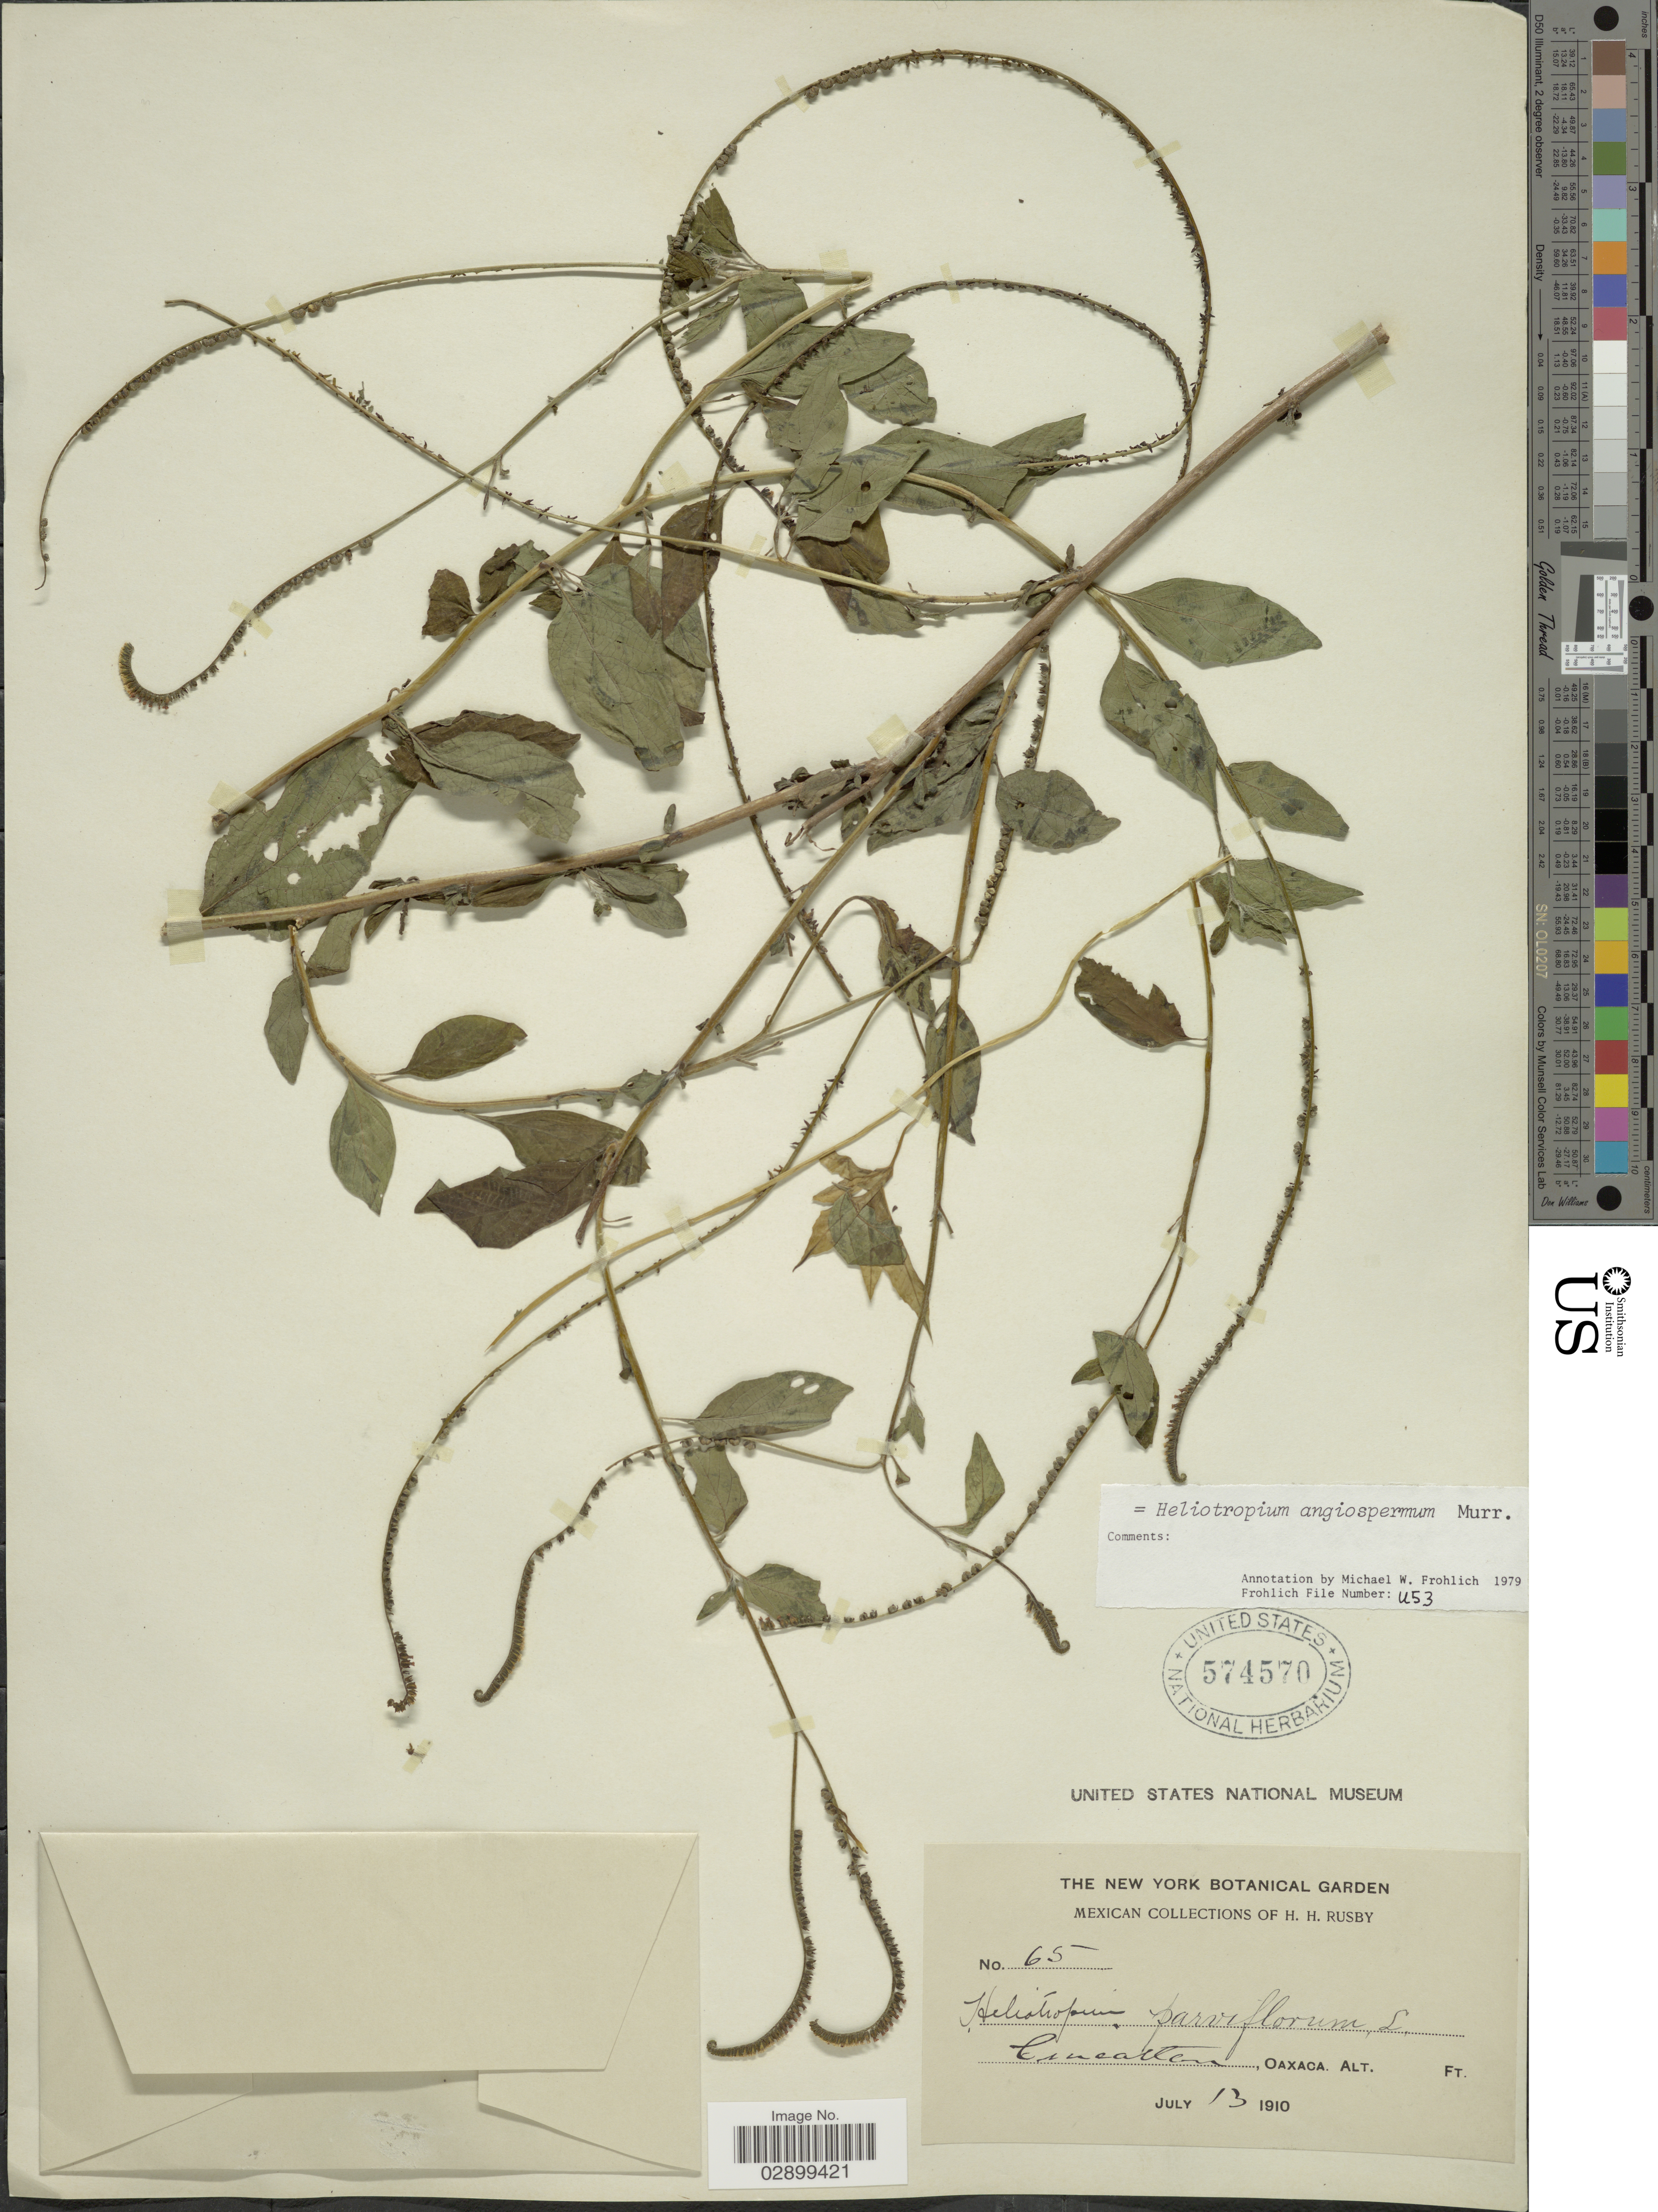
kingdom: Plantae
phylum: Tracheophyta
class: Magnoliopsida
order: Boraginales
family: Heliotropiaceae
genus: Heliotropium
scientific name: Heliotropium angiospermum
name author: Murray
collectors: H. H. Rusby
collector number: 65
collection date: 1910-07-13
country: Mexico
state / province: Oaxaca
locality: Cuicatlan.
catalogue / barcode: US 574570